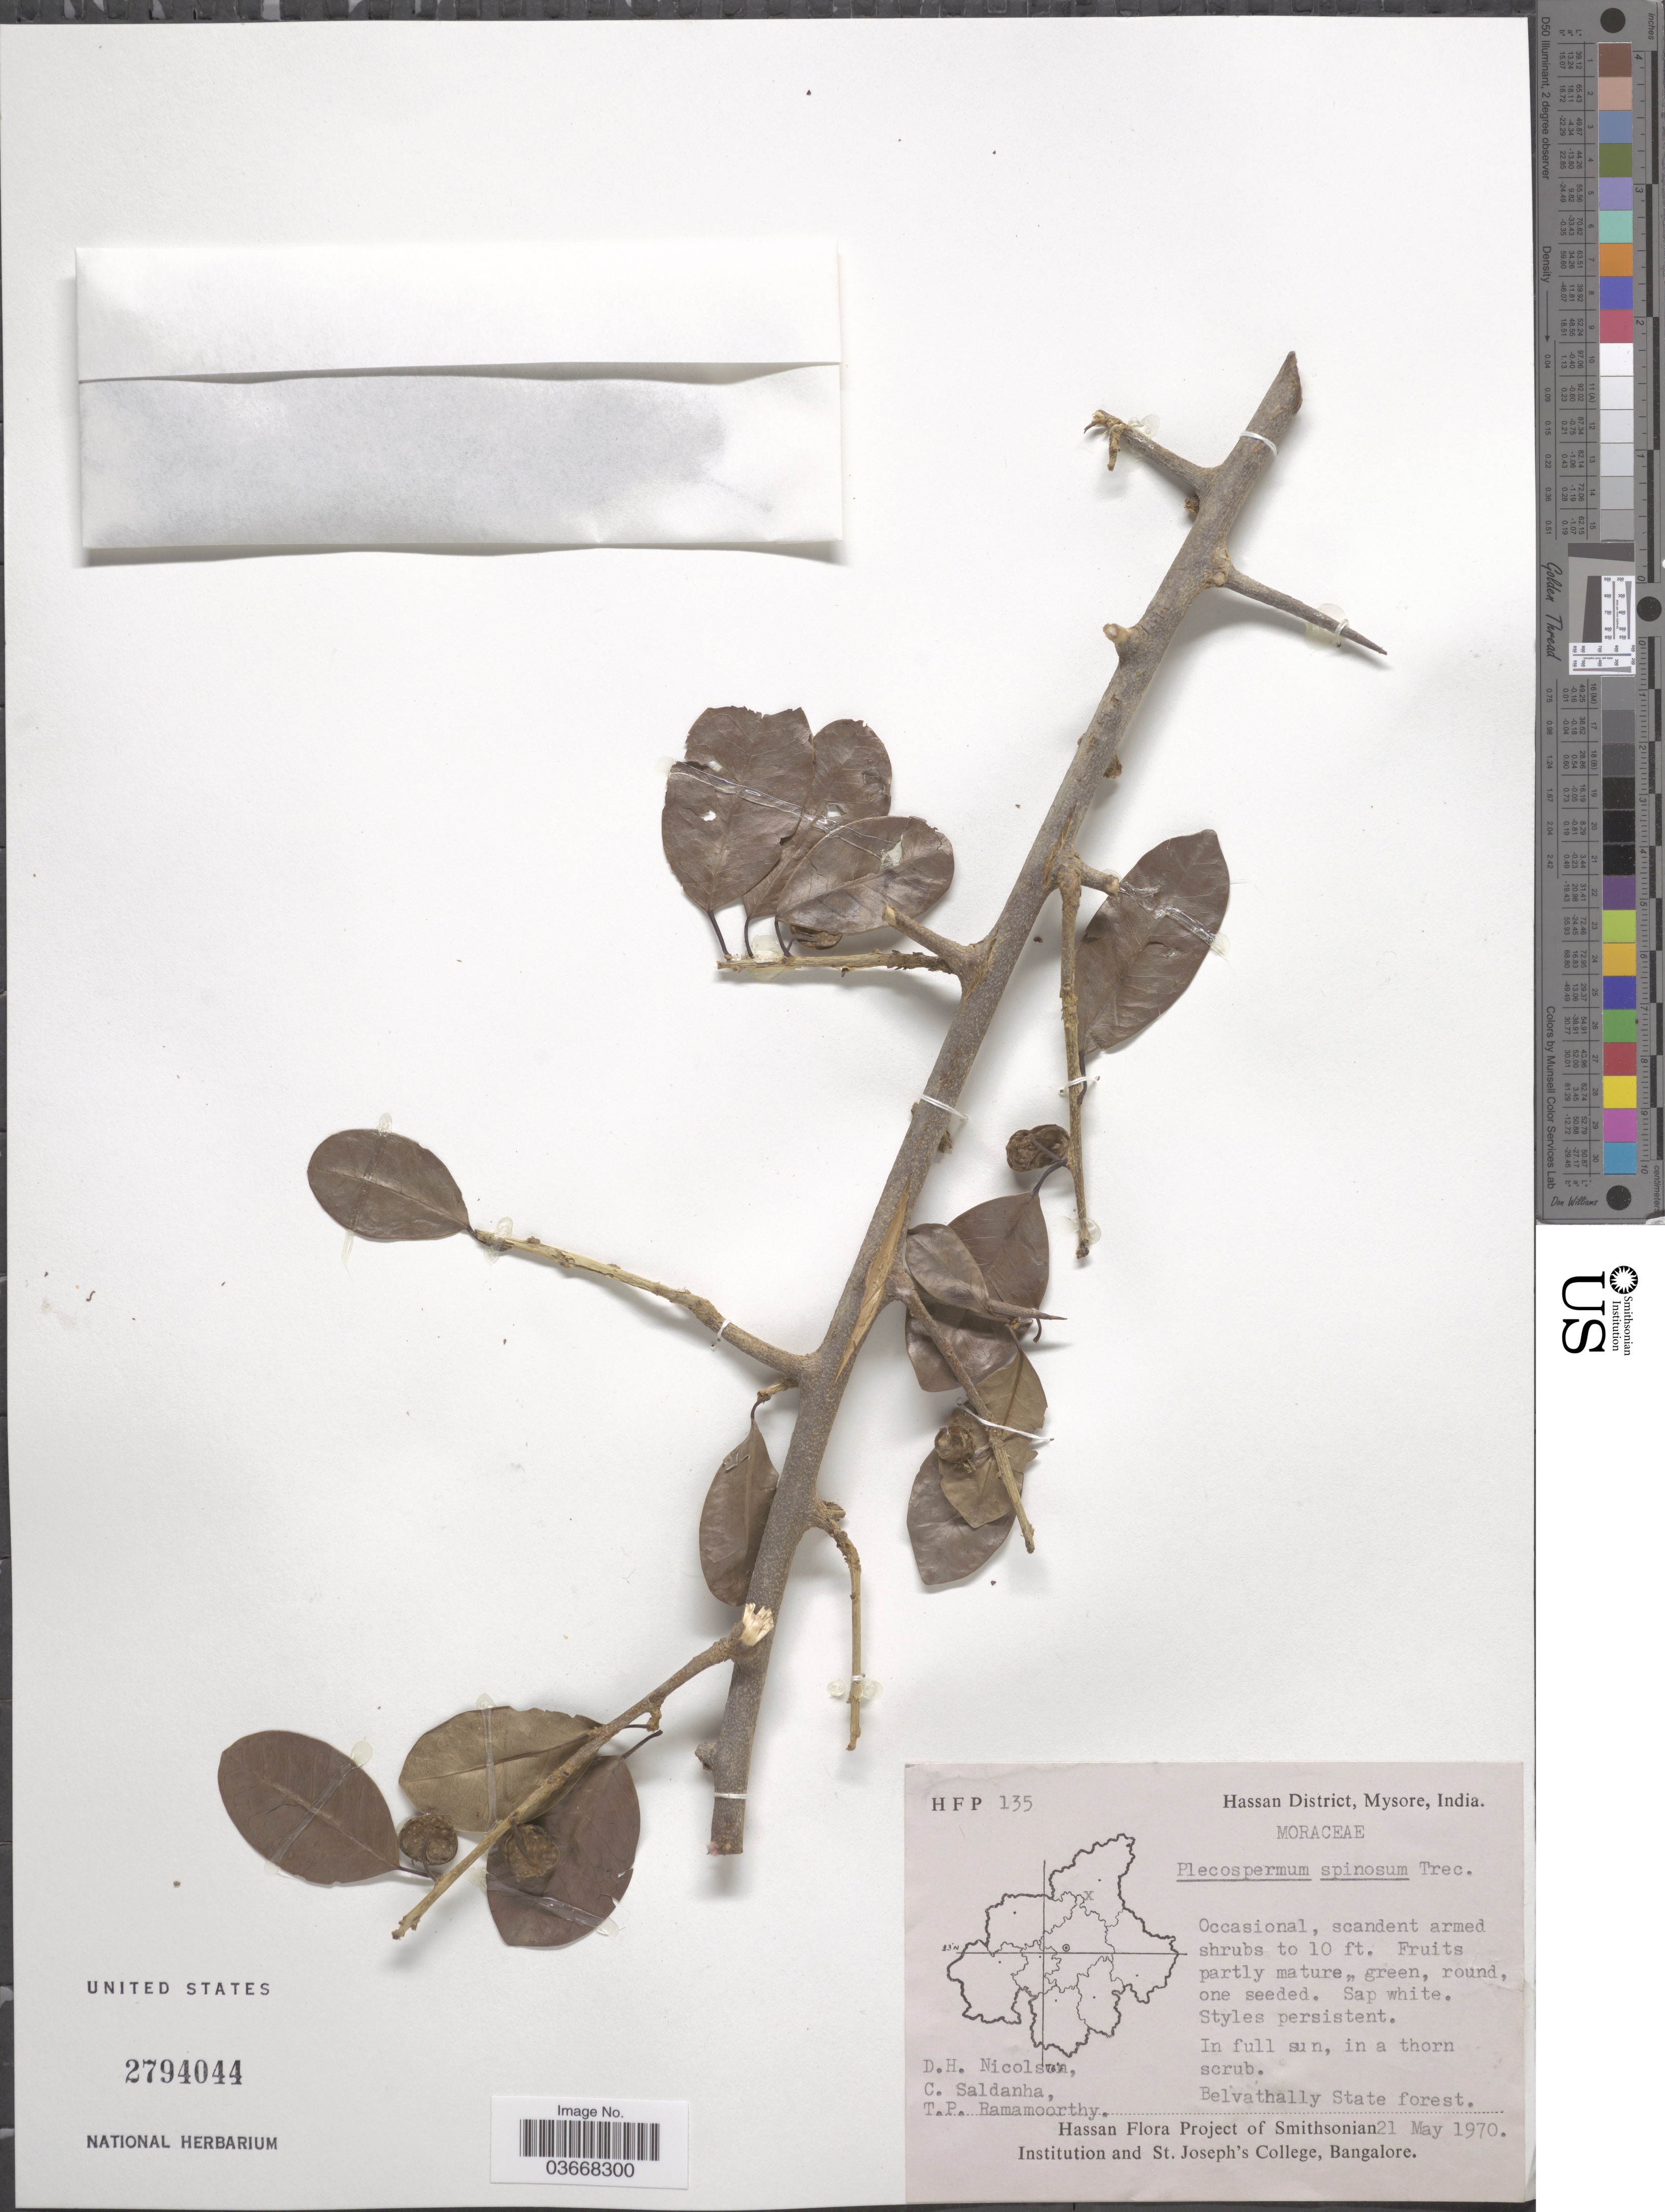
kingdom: Plantae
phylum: Tracheophyta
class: Magnoliopsida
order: Rosales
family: Moraceae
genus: Maclura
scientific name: Maclura spinosa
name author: (Willd.) C.C. Berg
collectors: D. H. Nicolson, C. Saldanha & T. P. Ramamoorthy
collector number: HFP135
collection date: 1970-05-21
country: India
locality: Hassan District, Mysore. Belvathally State forest.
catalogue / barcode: US 2794044